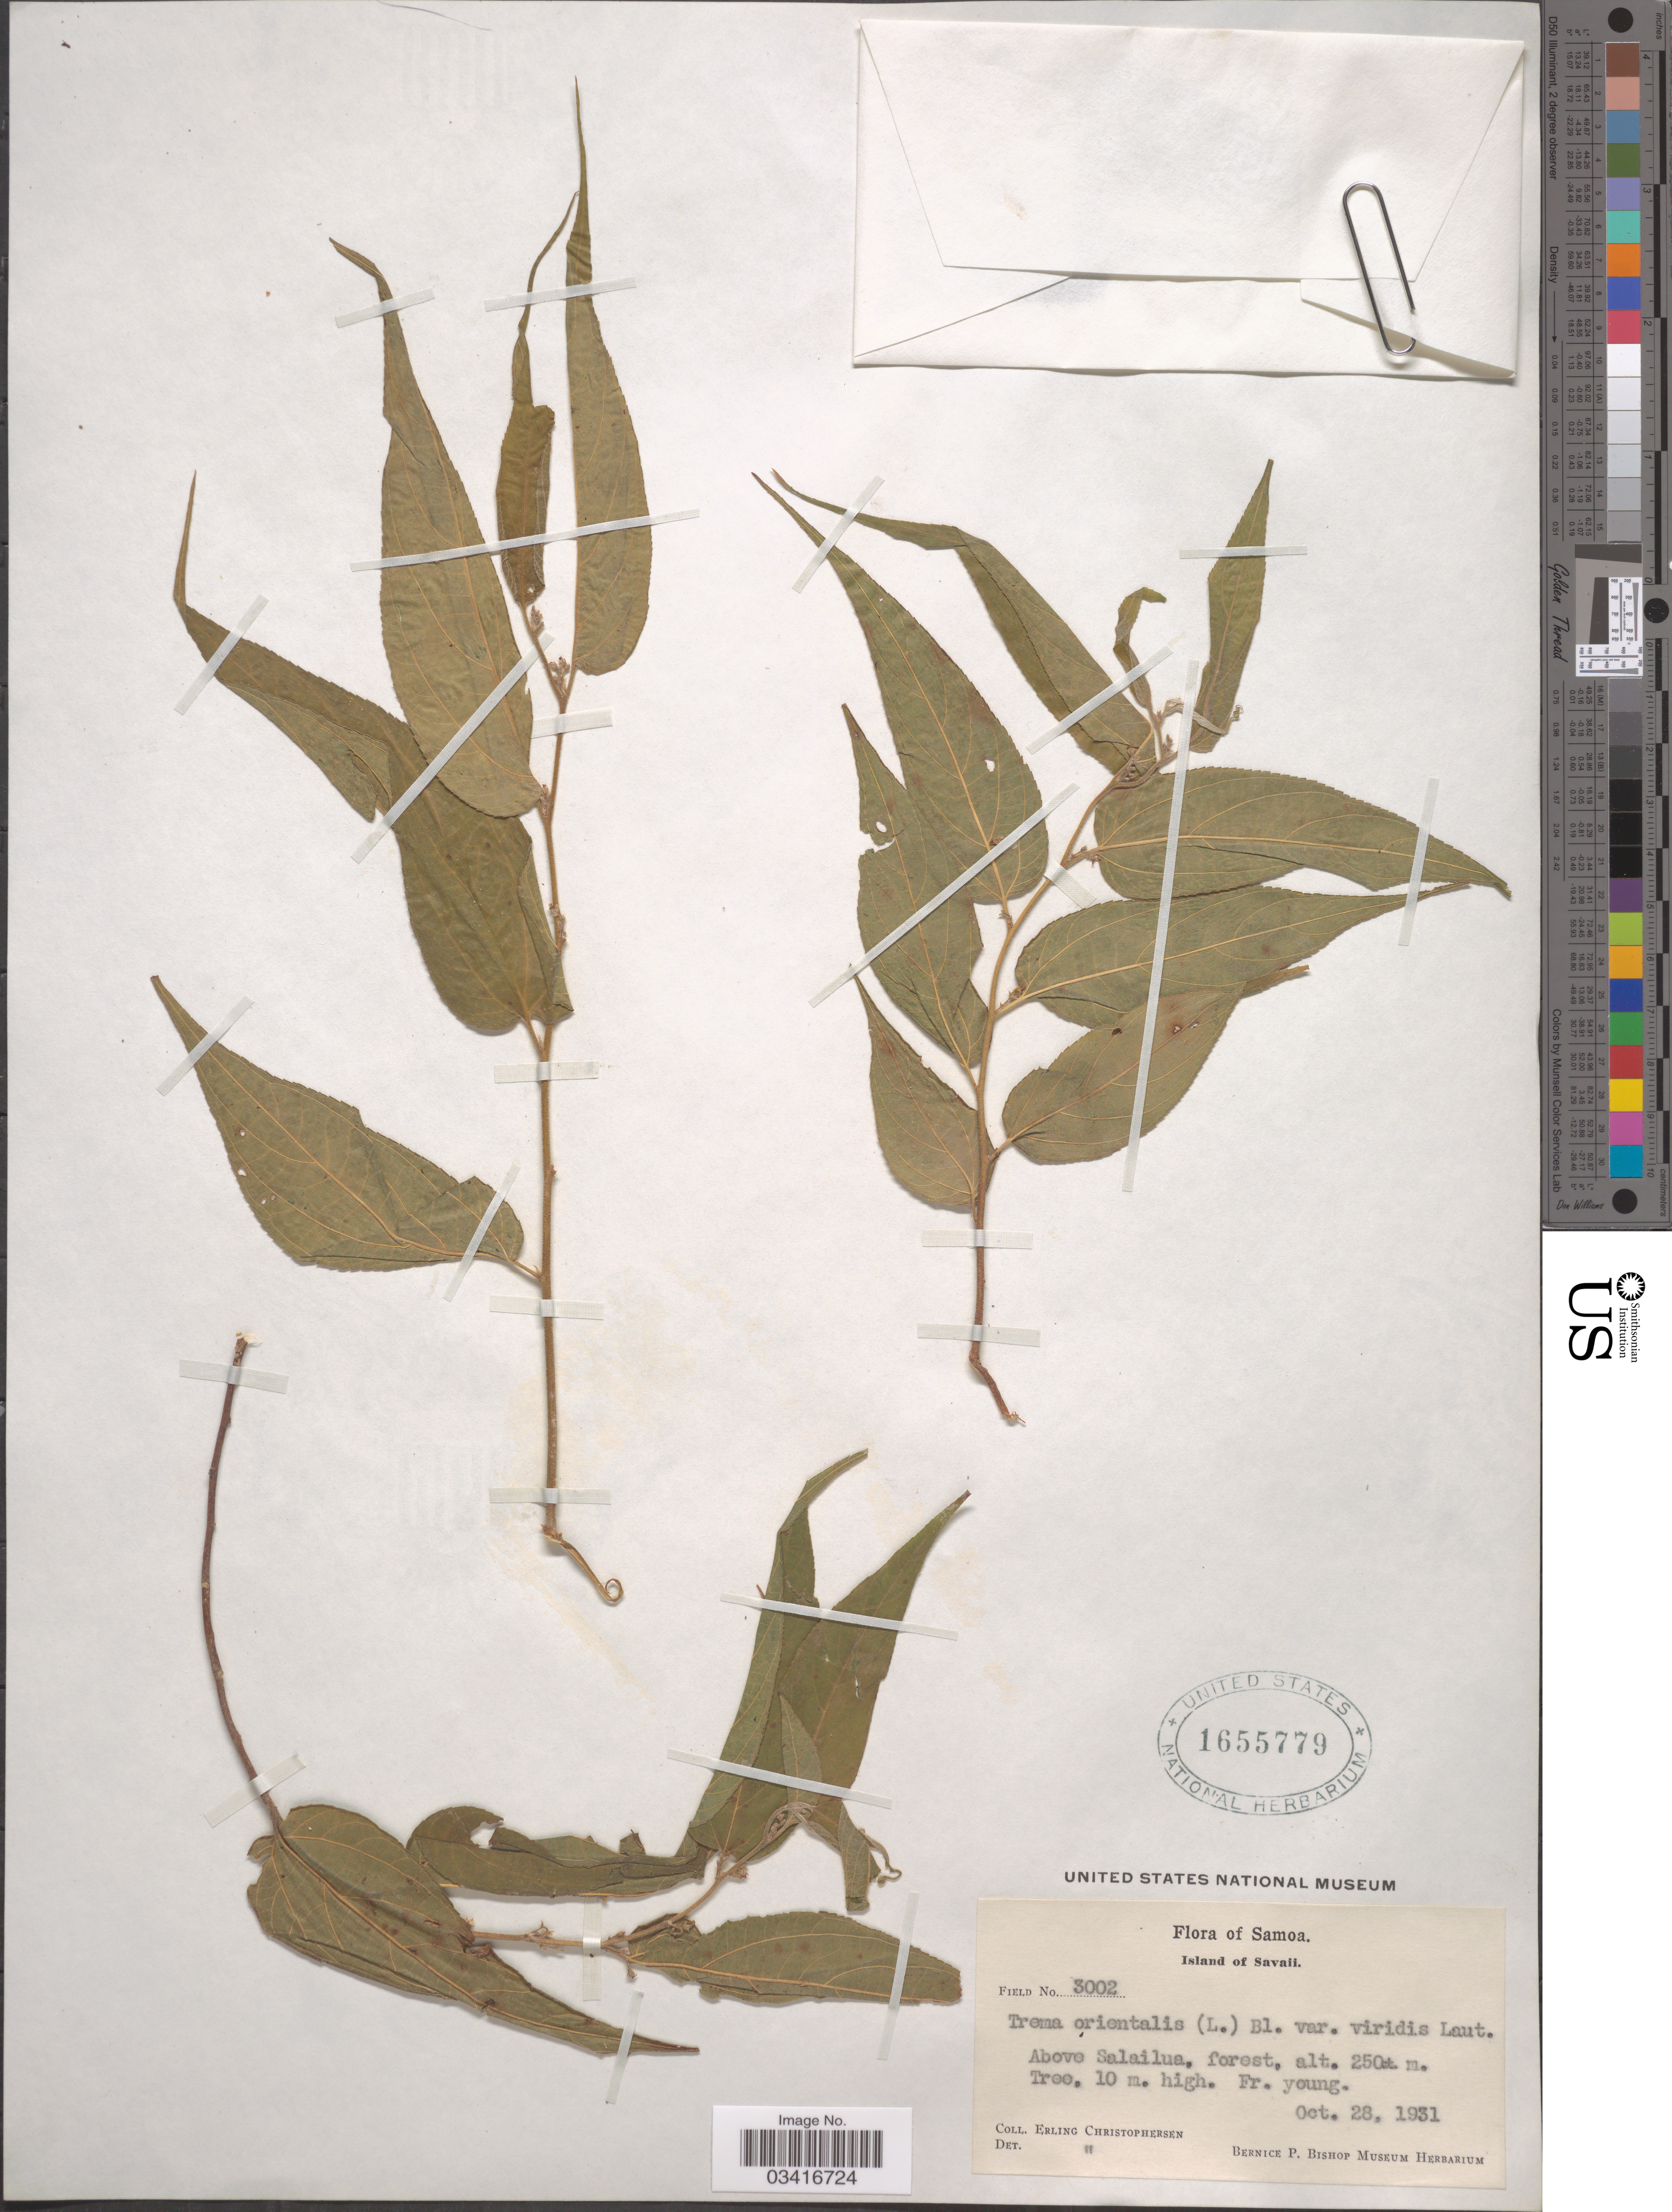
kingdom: Plantae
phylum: Tracheophyta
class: Magnoliopsida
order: Rosales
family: Cannabaceae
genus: Trema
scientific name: Trema orientale var. viridis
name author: (L.) Blume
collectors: E. Christopherson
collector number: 3002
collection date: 1931-10-28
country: Samoa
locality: Island of Savaii. Above Salailua.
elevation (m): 250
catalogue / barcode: US 1655779